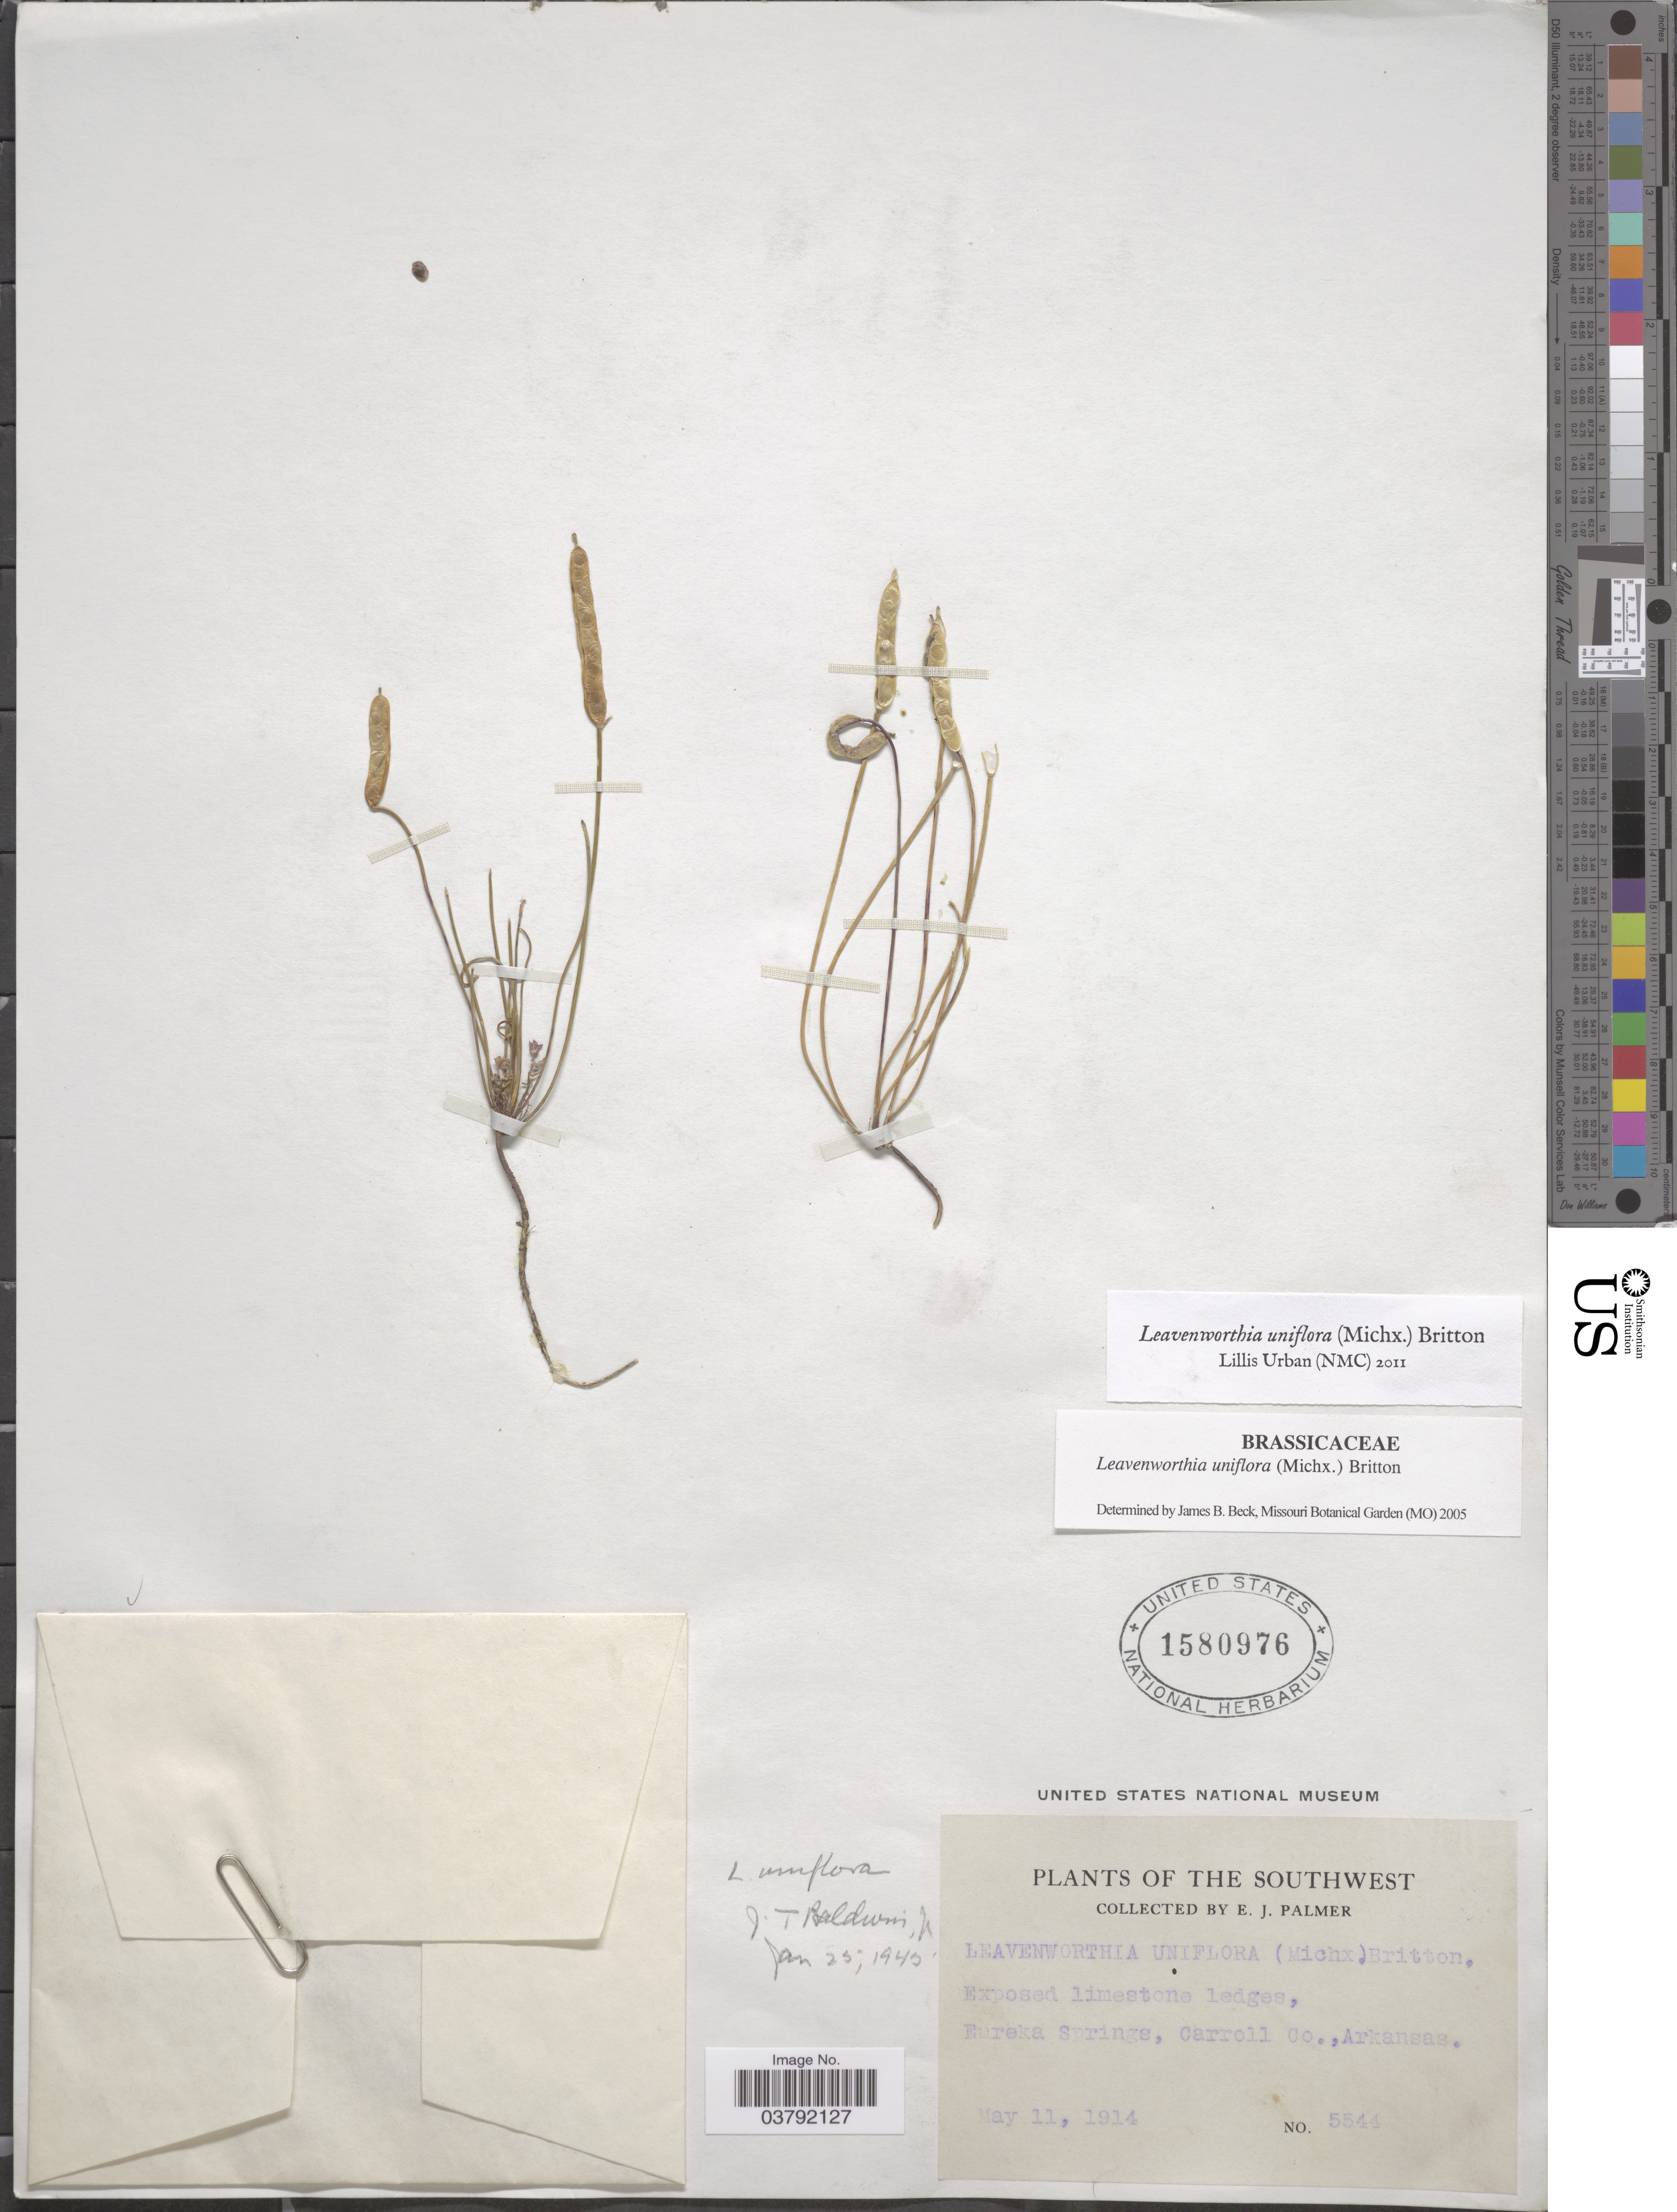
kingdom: Plantae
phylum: Tracheophyta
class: Magnoliopsida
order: Brassicales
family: Brassicaceae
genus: Leavenworthia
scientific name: Leavenworthia uniflora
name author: (Michx.) Britton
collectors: E. J. Palmer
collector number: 5544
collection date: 1914-05-11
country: United States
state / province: Arkansas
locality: The Southwest. Eureka Springs, Carroll Co.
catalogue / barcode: US 1580976